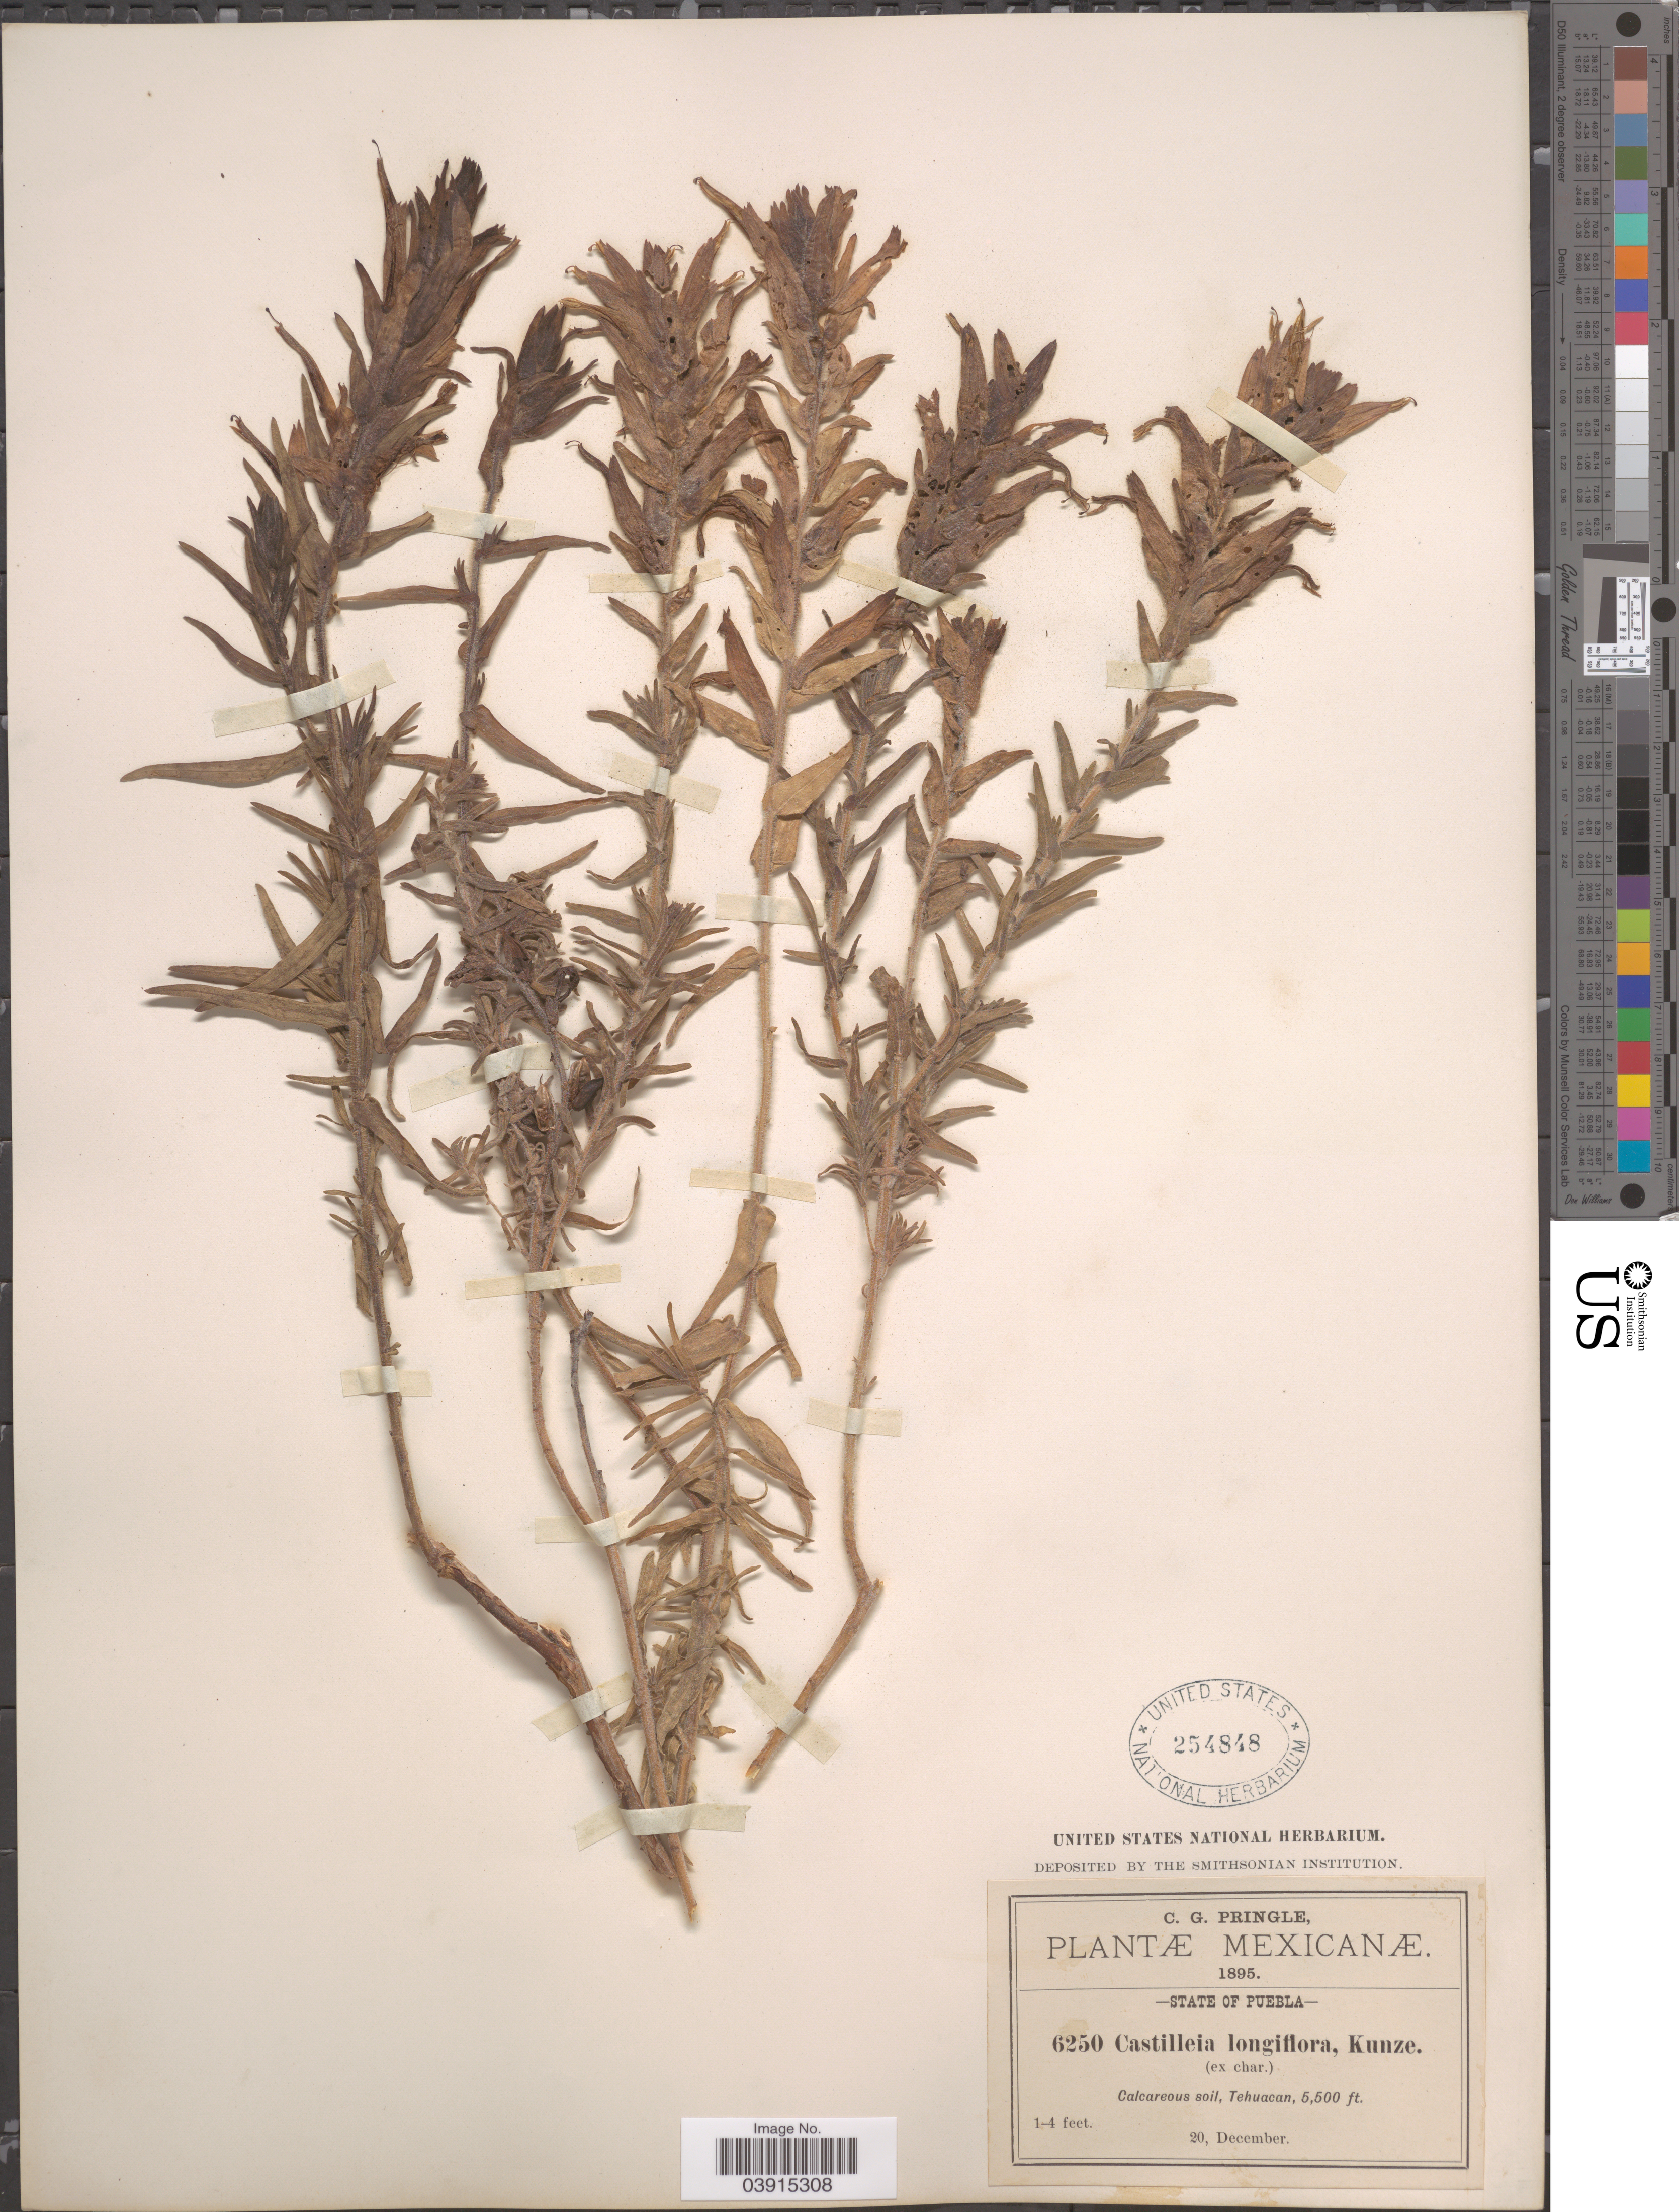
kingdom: Plantae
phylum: Tracheophyta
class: Magnoliopsida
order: Lamiales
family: Orobanchaceae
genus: Castilleja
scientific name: Castilleja longiflora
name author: Kunze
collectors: C. G. Pringle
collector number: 6250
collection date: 1895-12-20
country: Mexico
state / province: Puebla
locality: Tehuacan.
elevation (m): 1676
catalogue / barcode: US 254848